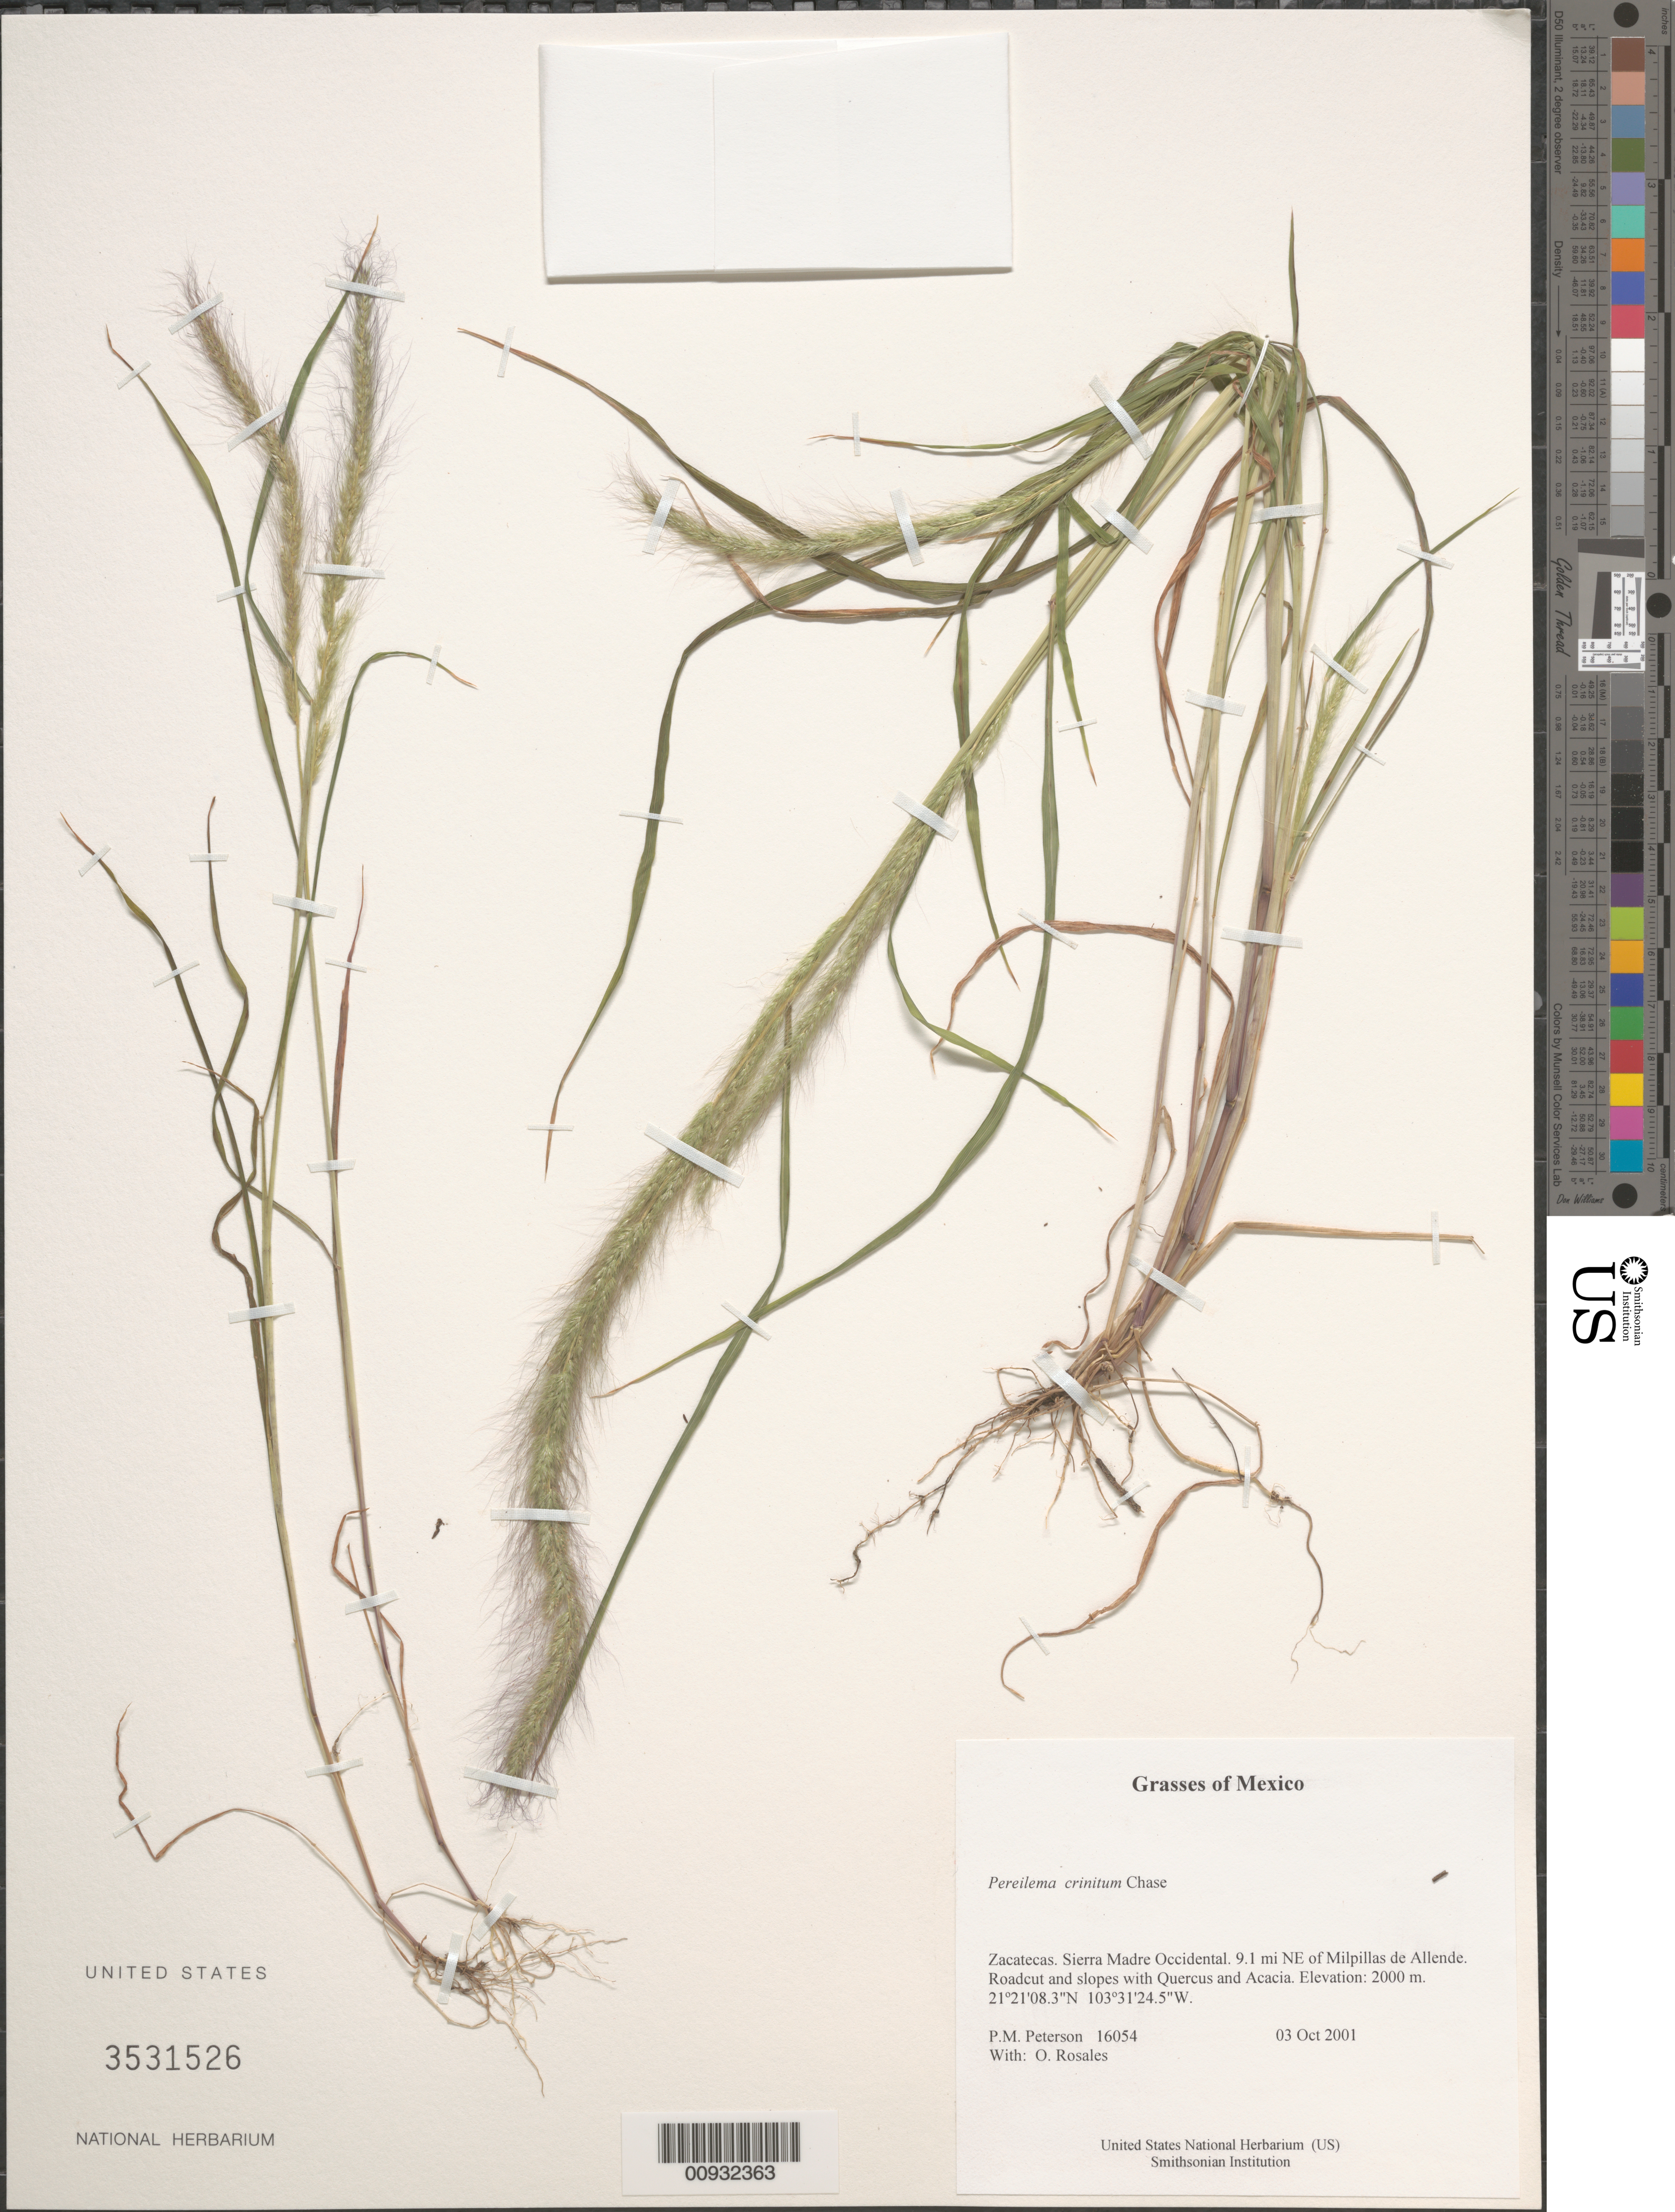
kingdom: Plantae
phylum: Tracheophyta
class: Liliopsida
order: Poales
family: Poaceae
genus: Pereilema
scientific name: Pereilema crinitum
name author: J. Presl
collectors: P. M. Peterson & O. Rosales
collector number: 16054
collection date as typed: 03 Oct 2001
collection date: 2001-10-03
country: Mexico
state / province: Zacatecas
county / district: Sierra Madre Occidental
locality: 9.1 mi NE of Milpillas de Allende. Roadcut and slopes with Quercus and Acacia.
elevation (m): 2000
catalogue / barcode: US 3531526